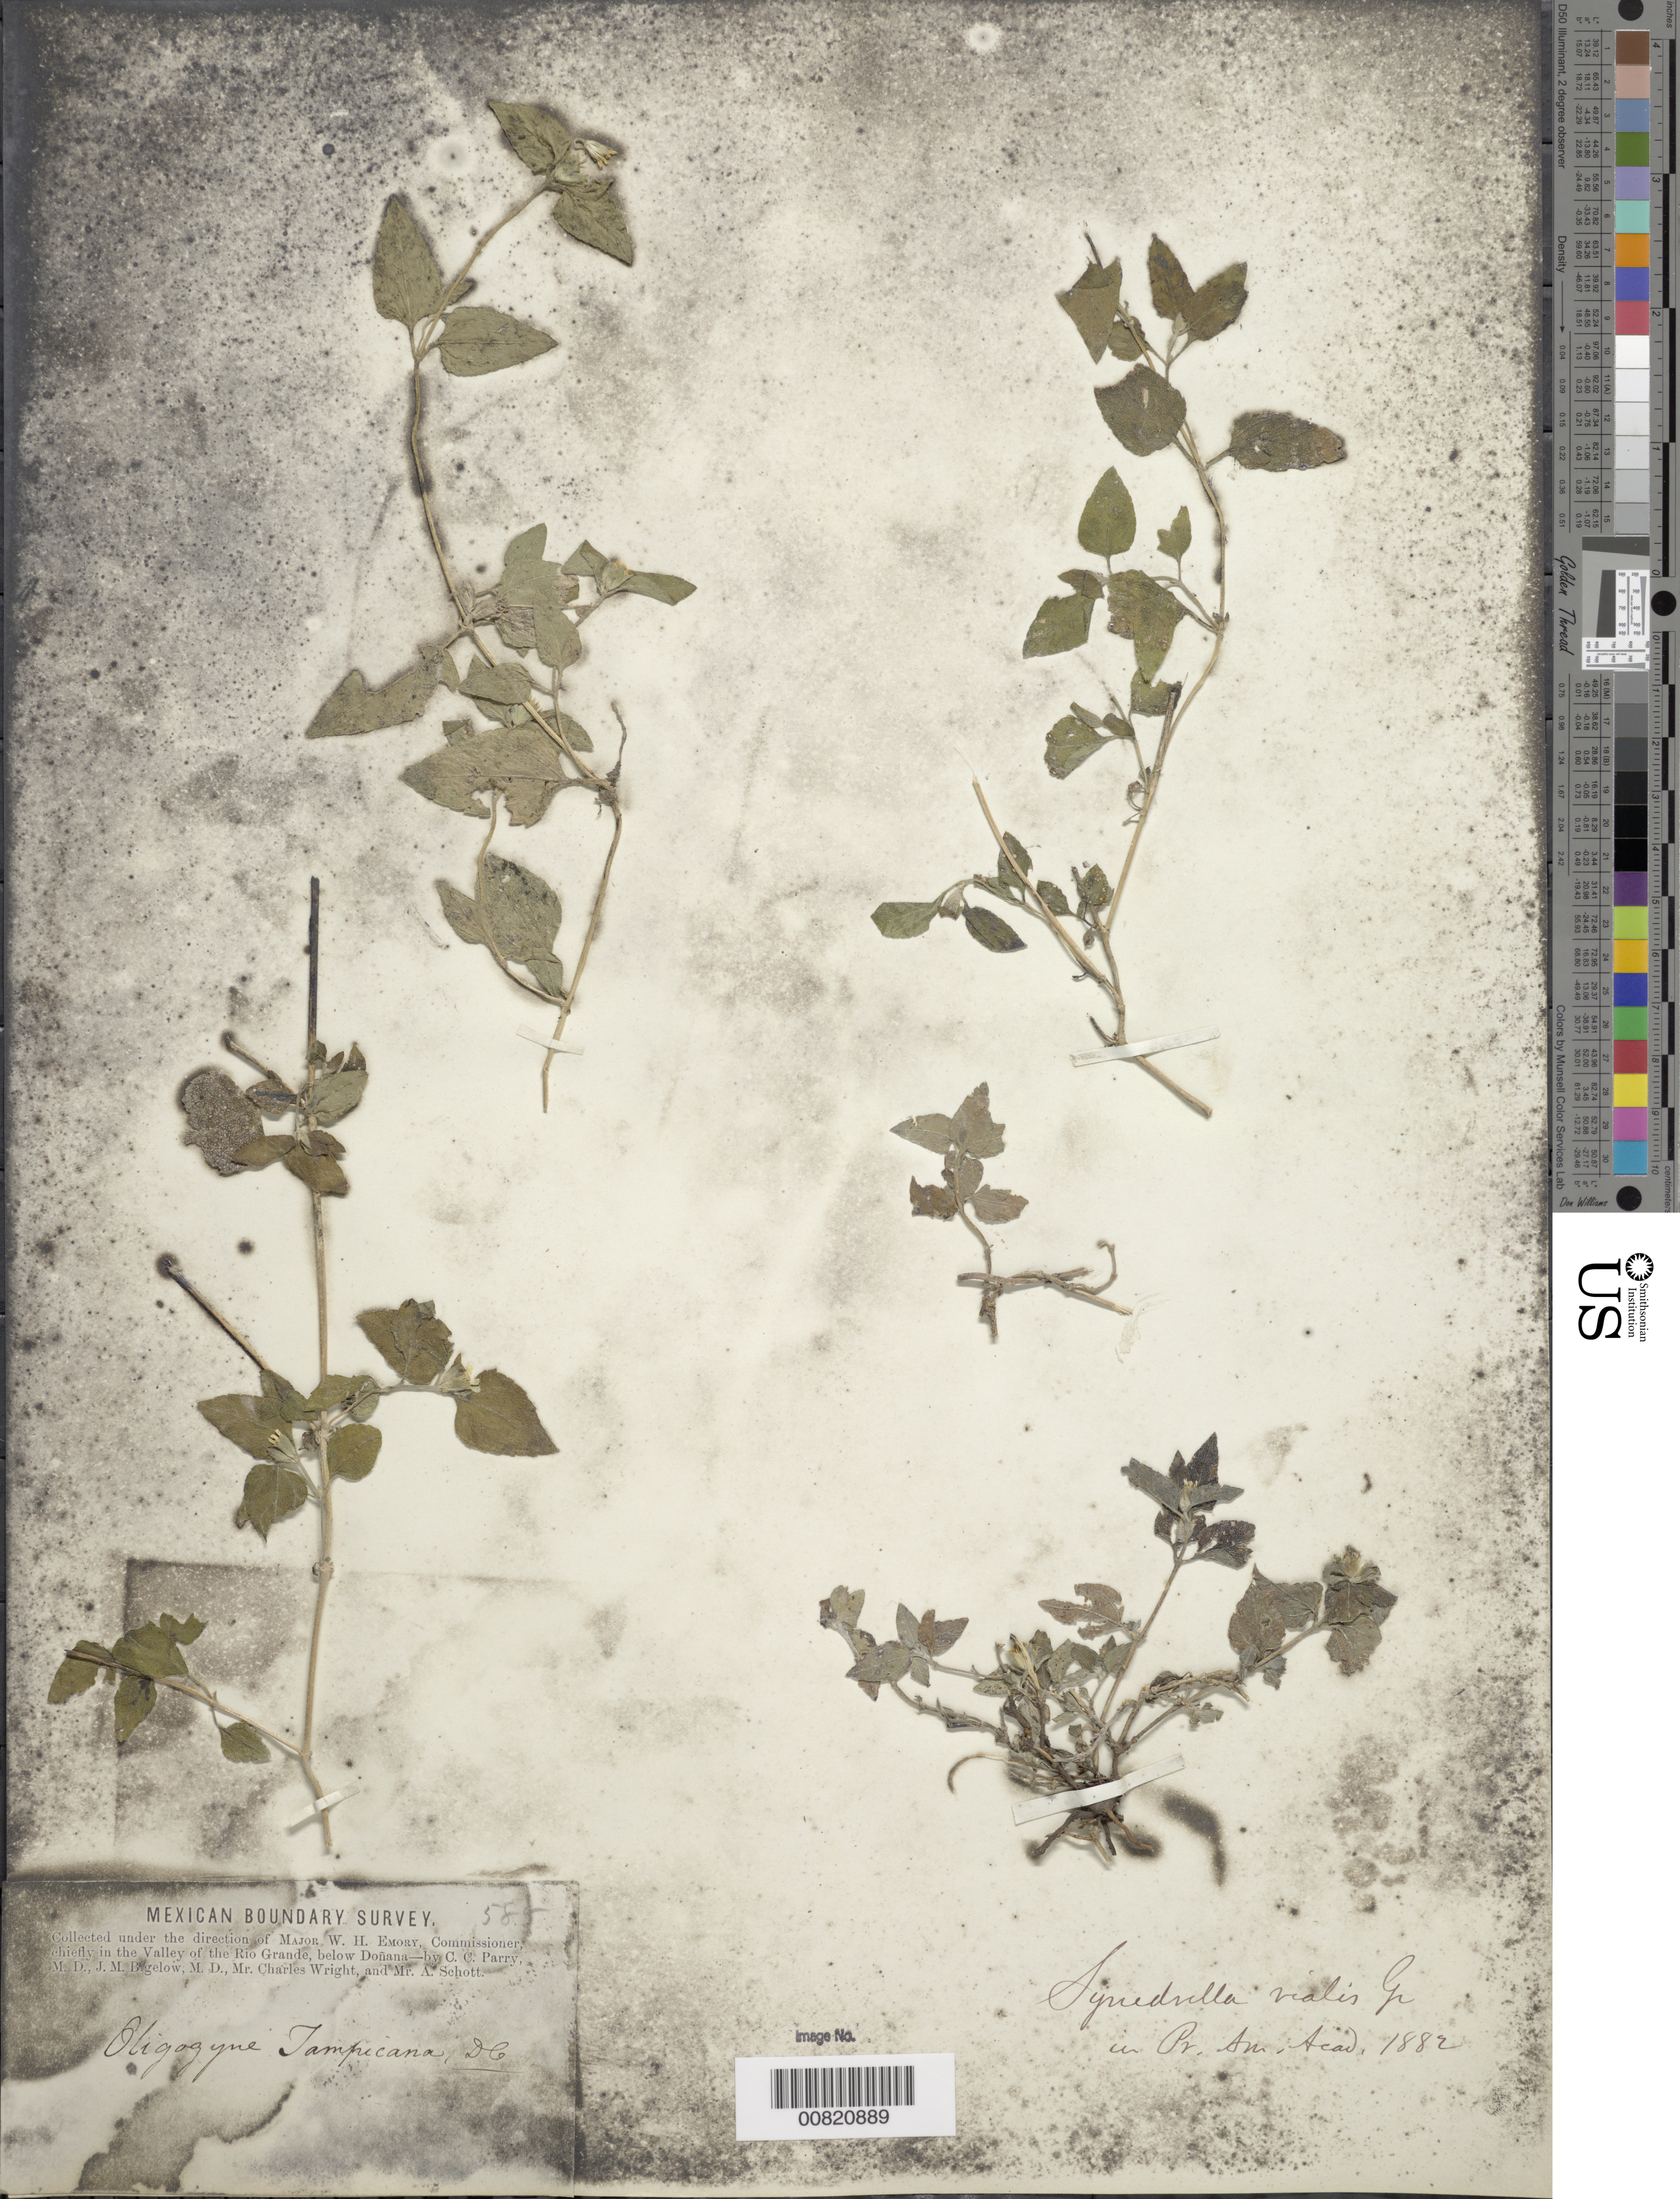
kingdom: Plantae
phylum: Tracheophyta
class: Magnoliopsida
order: Asterales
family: Asteraceae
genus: Calyptocarpus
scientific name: Calyptocarpus vialis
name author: Less.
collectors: W. H. Emory, C. C. Parry, J. M. Bigelow, C. Wright & A. Schott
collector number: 585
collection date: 1848/1855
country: Mexico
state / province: Hidalgo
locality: Mexican Boundary, in the Valley of the Rio Grande, below Doñana.